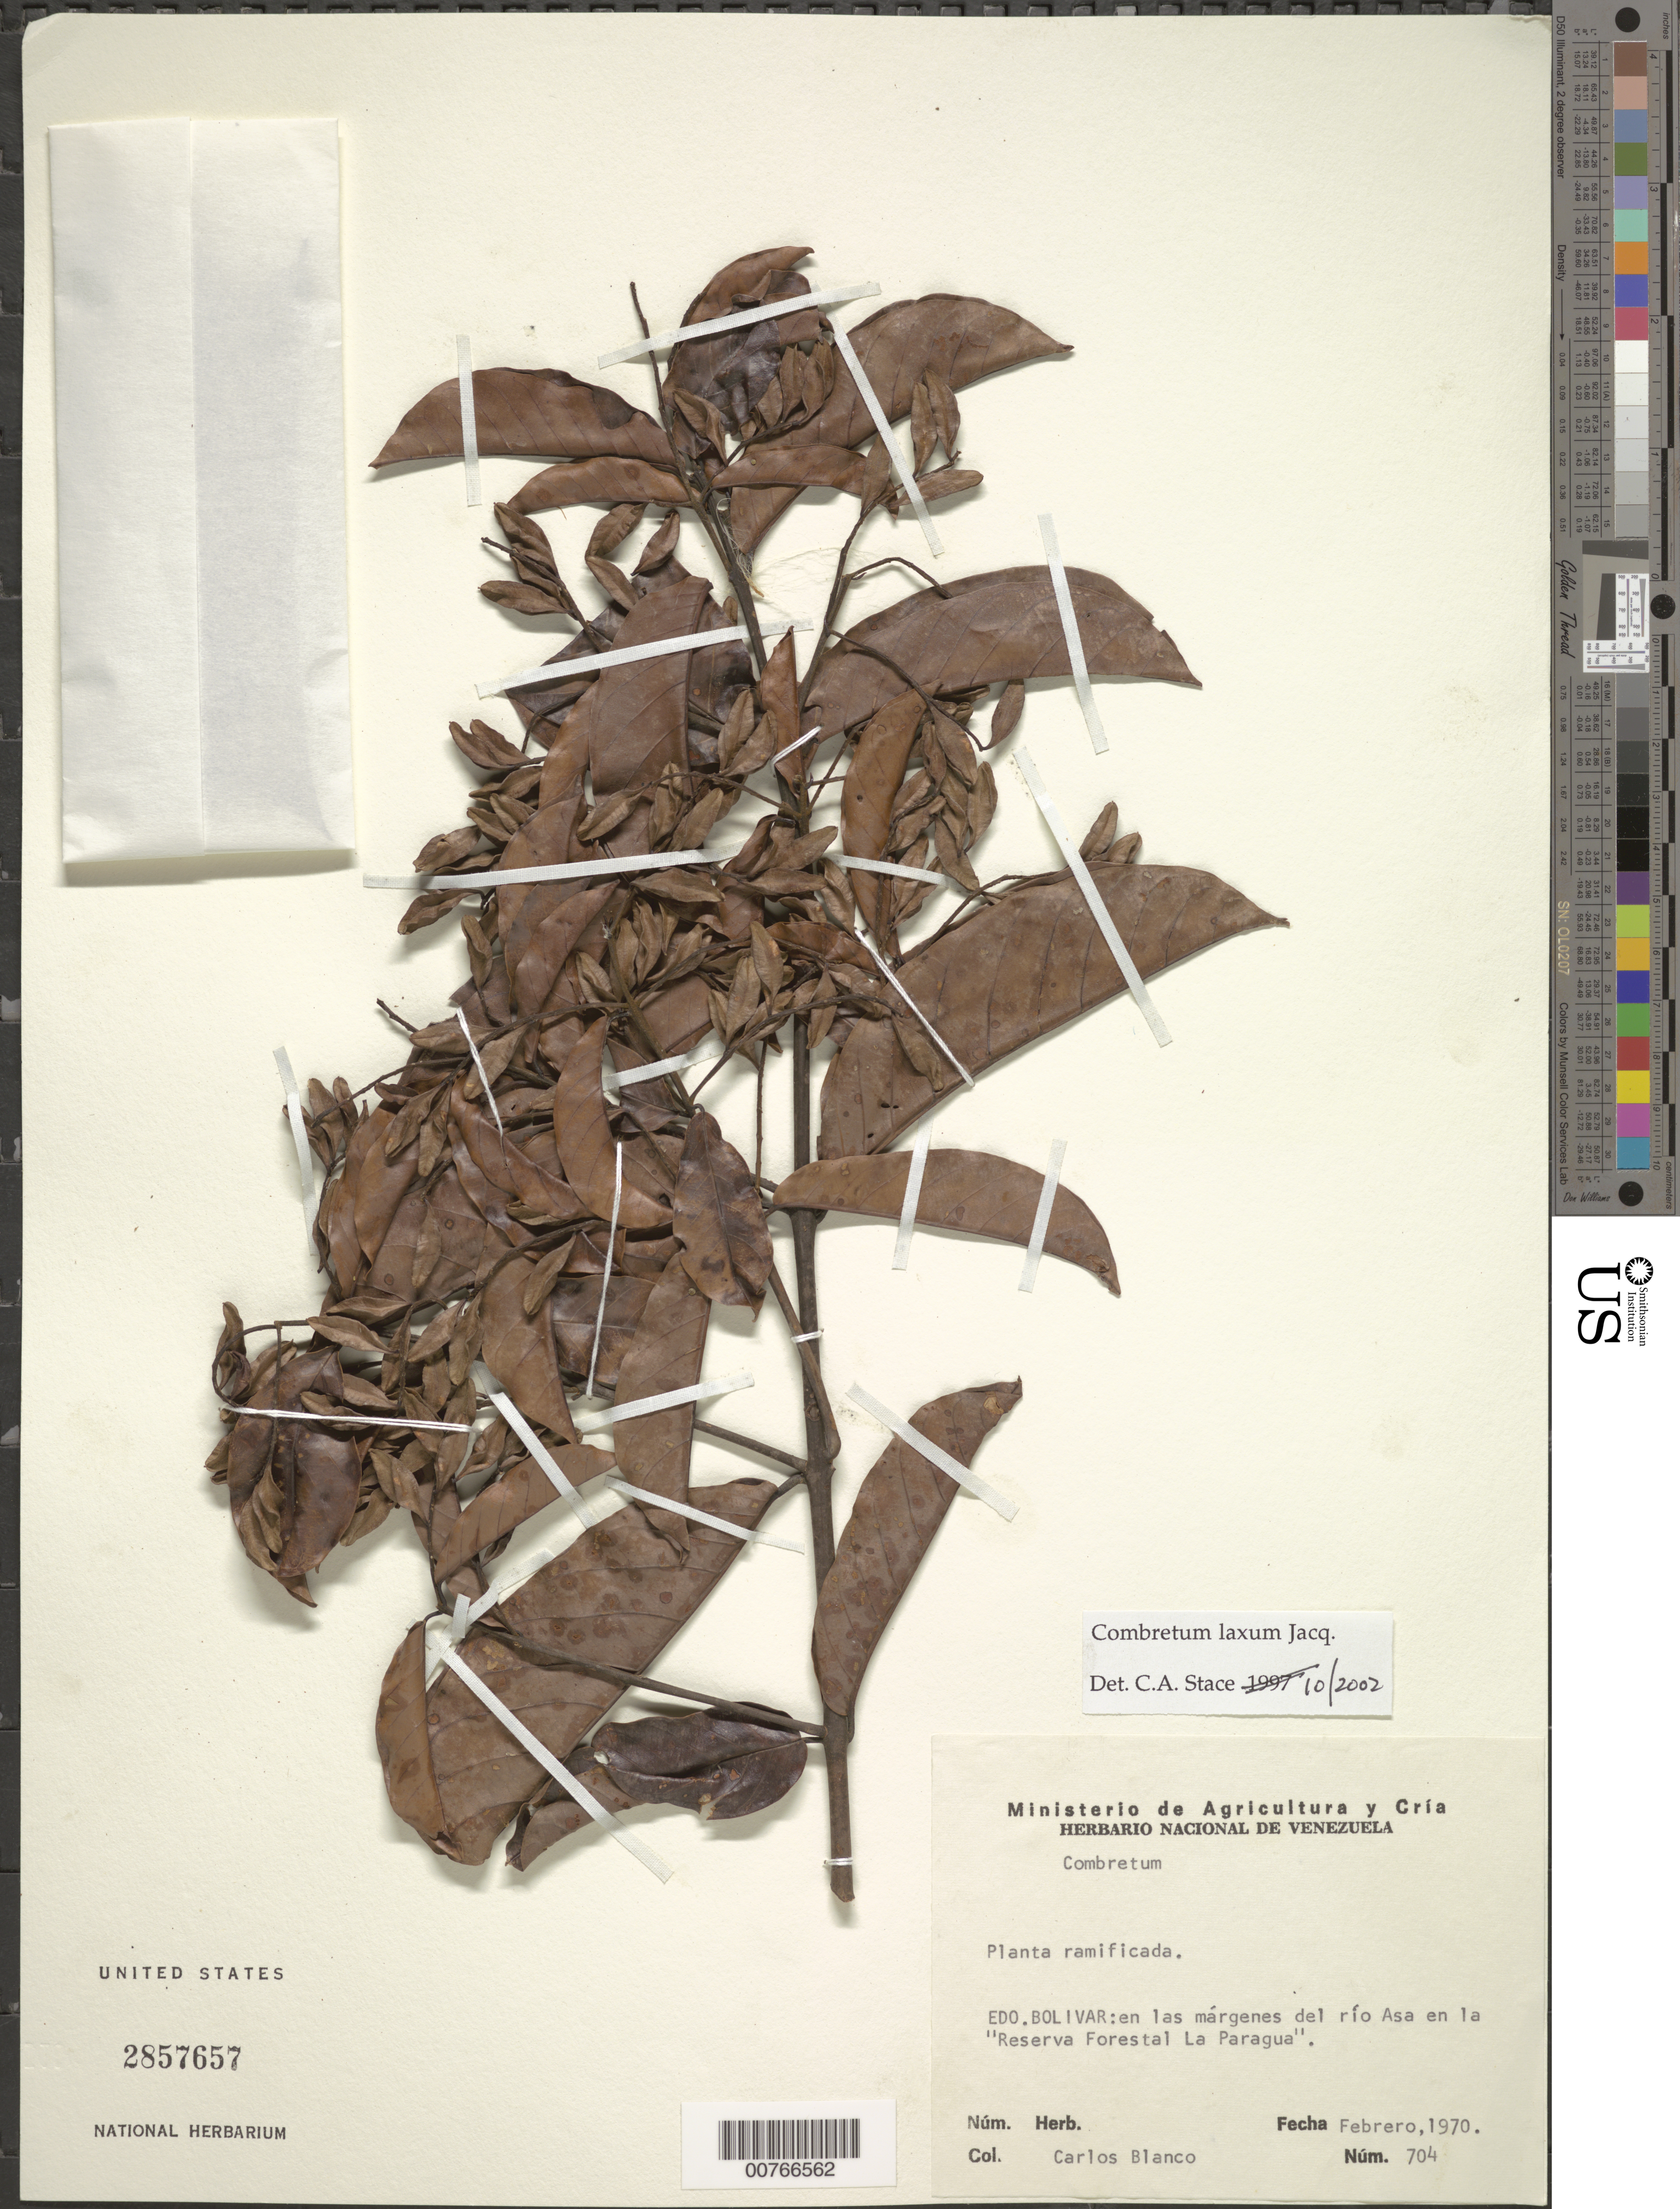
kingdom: Plantae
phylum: Tracheophyta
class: Magnoliopsida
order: Myrtales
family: Combretaceae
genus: Combretum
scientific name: Combretum laxum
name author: Jacq.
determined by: Stace, C. A.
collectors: C. A. Blanco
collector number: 704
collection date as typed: Feb-70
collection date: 1970-02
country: Venezuela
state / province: Bolívar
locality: Reserva Forestal "La Paragua"; Río Asa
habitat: Along river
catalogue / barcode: US 2857657